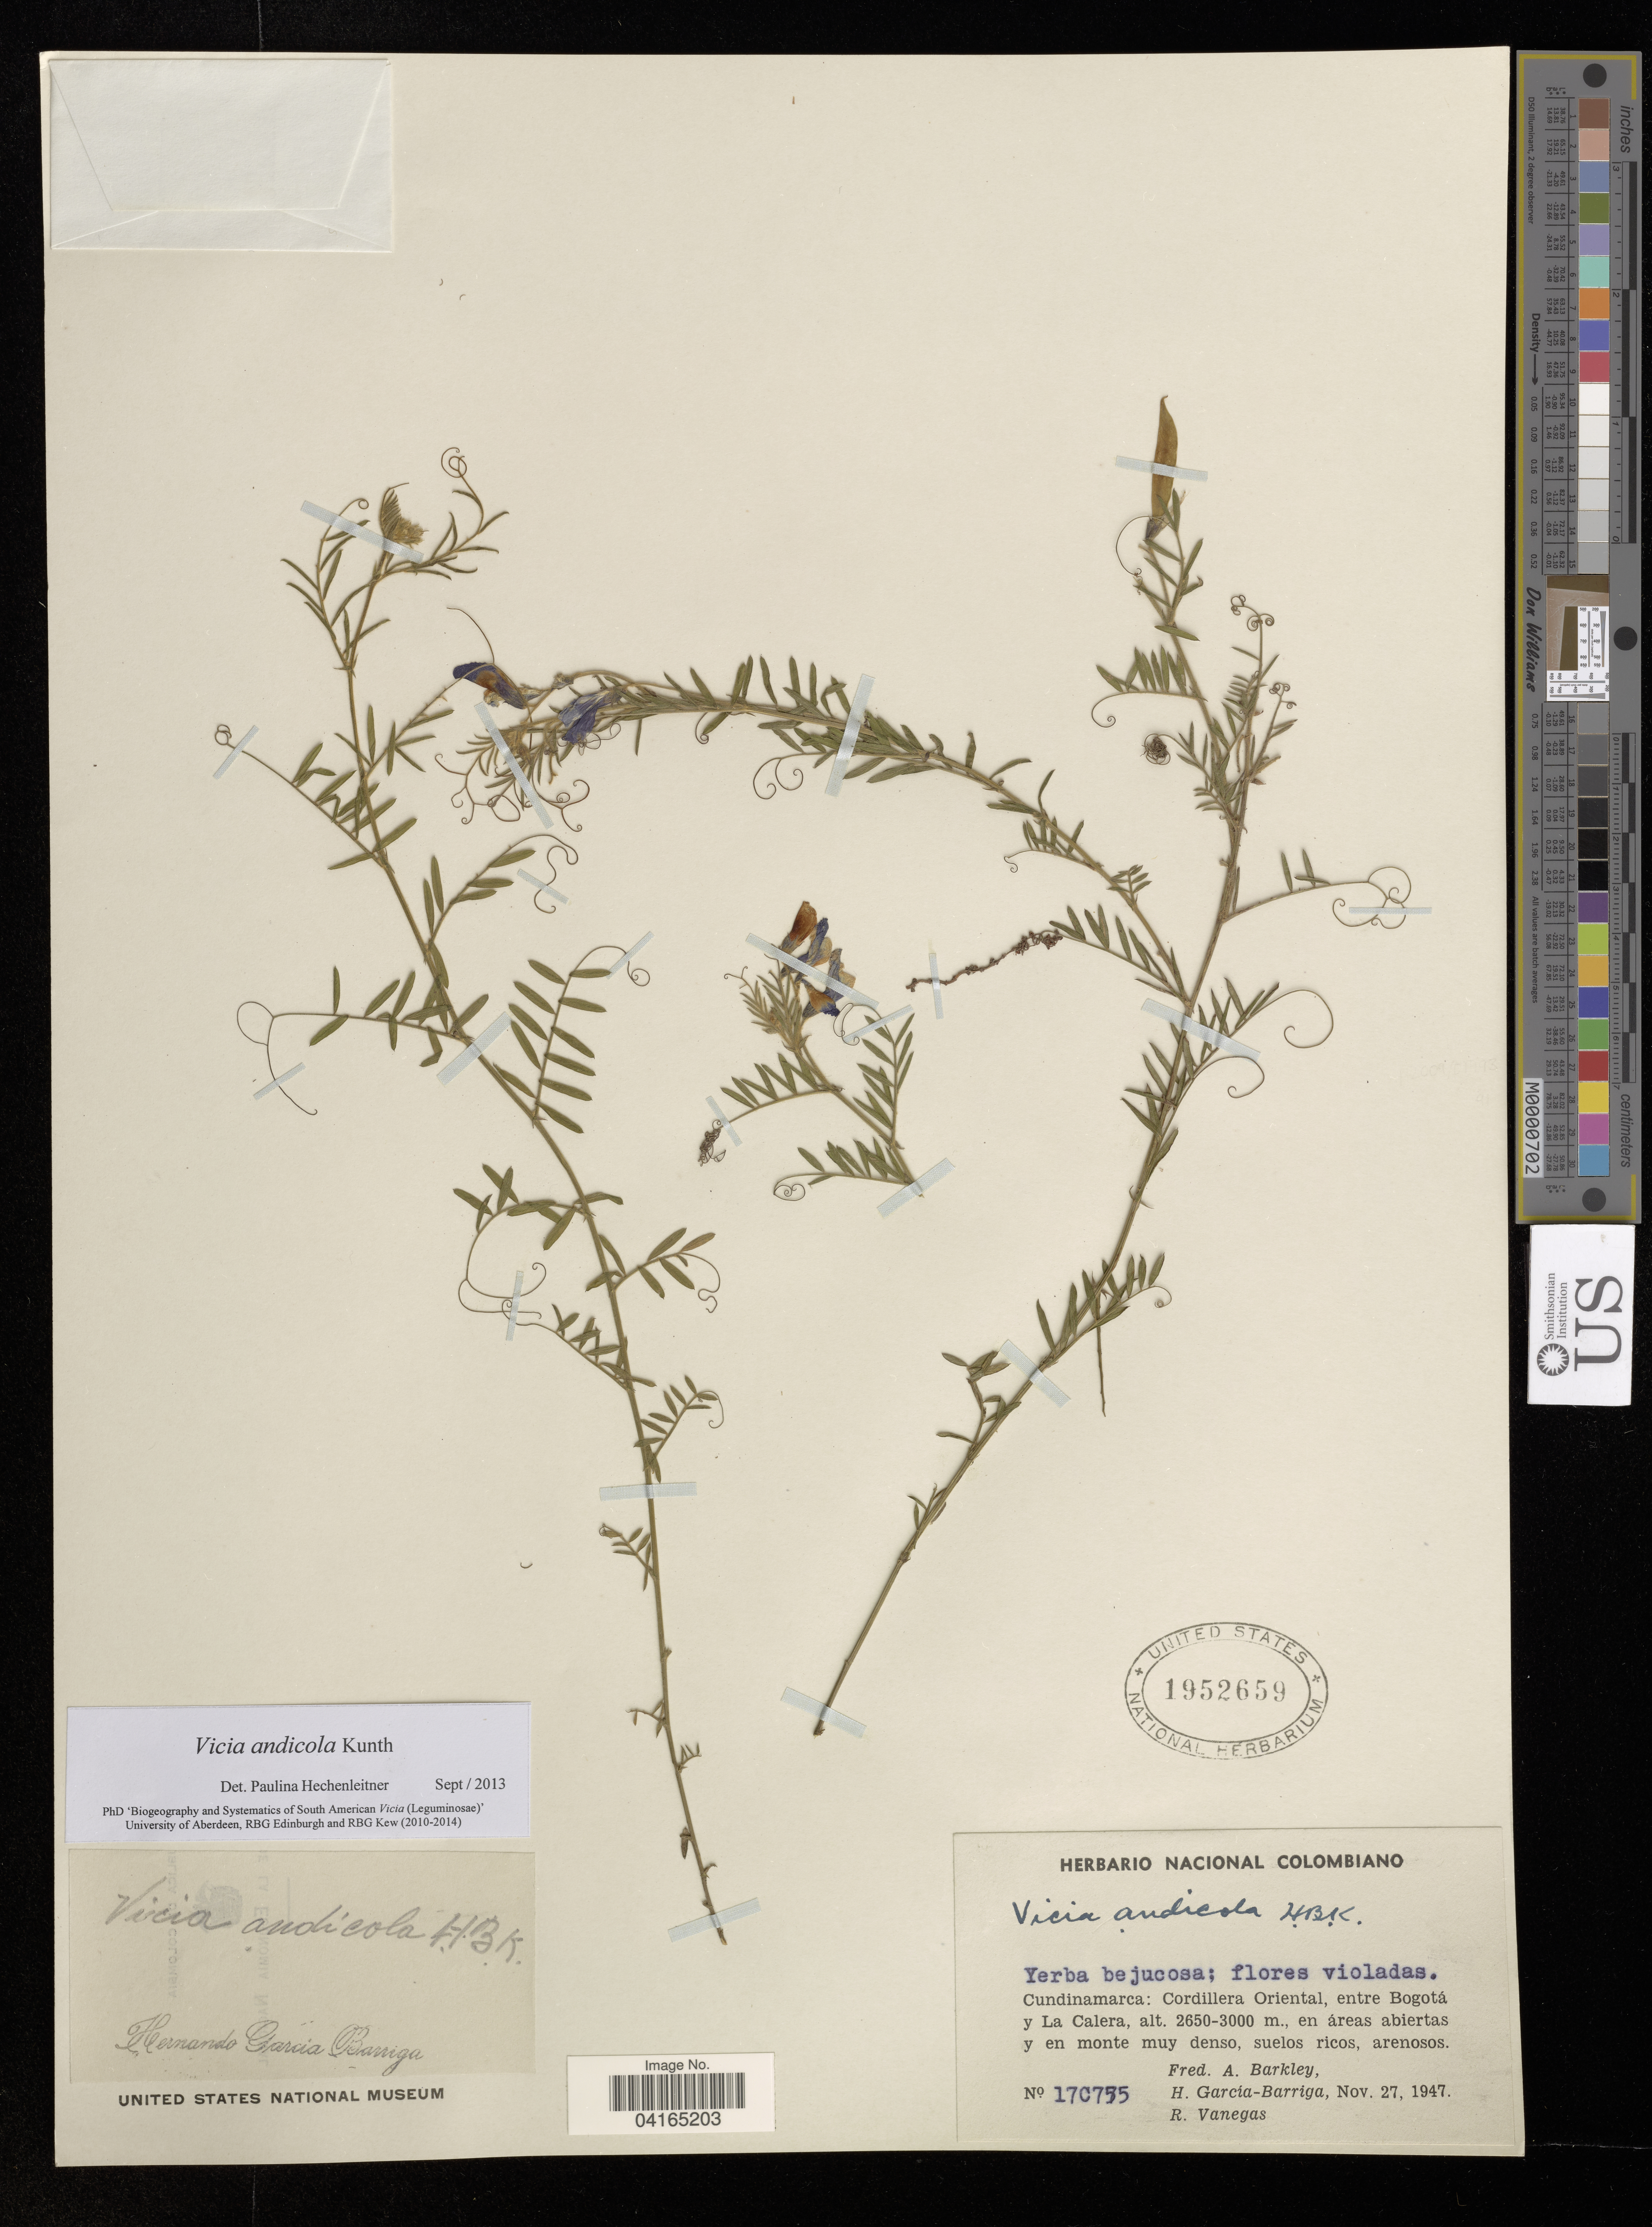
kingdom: Plantae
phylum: Tracheophyta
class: Magnoliopsida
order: Fabales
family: Fabaceae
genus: Vicia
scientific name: Vicia andicola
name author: Kunth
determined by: Hechenleitner, Paulina, RBG Edinburgh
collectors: F. A. Barkley, H. García Barriga & R. Vanegas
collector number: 17C755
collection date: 1947-11-27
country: Colombia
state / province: Cundinamarca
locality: Cordillera Oriental, entre Bogotá y La Calera.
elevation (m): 2650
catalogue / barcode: US 1952659